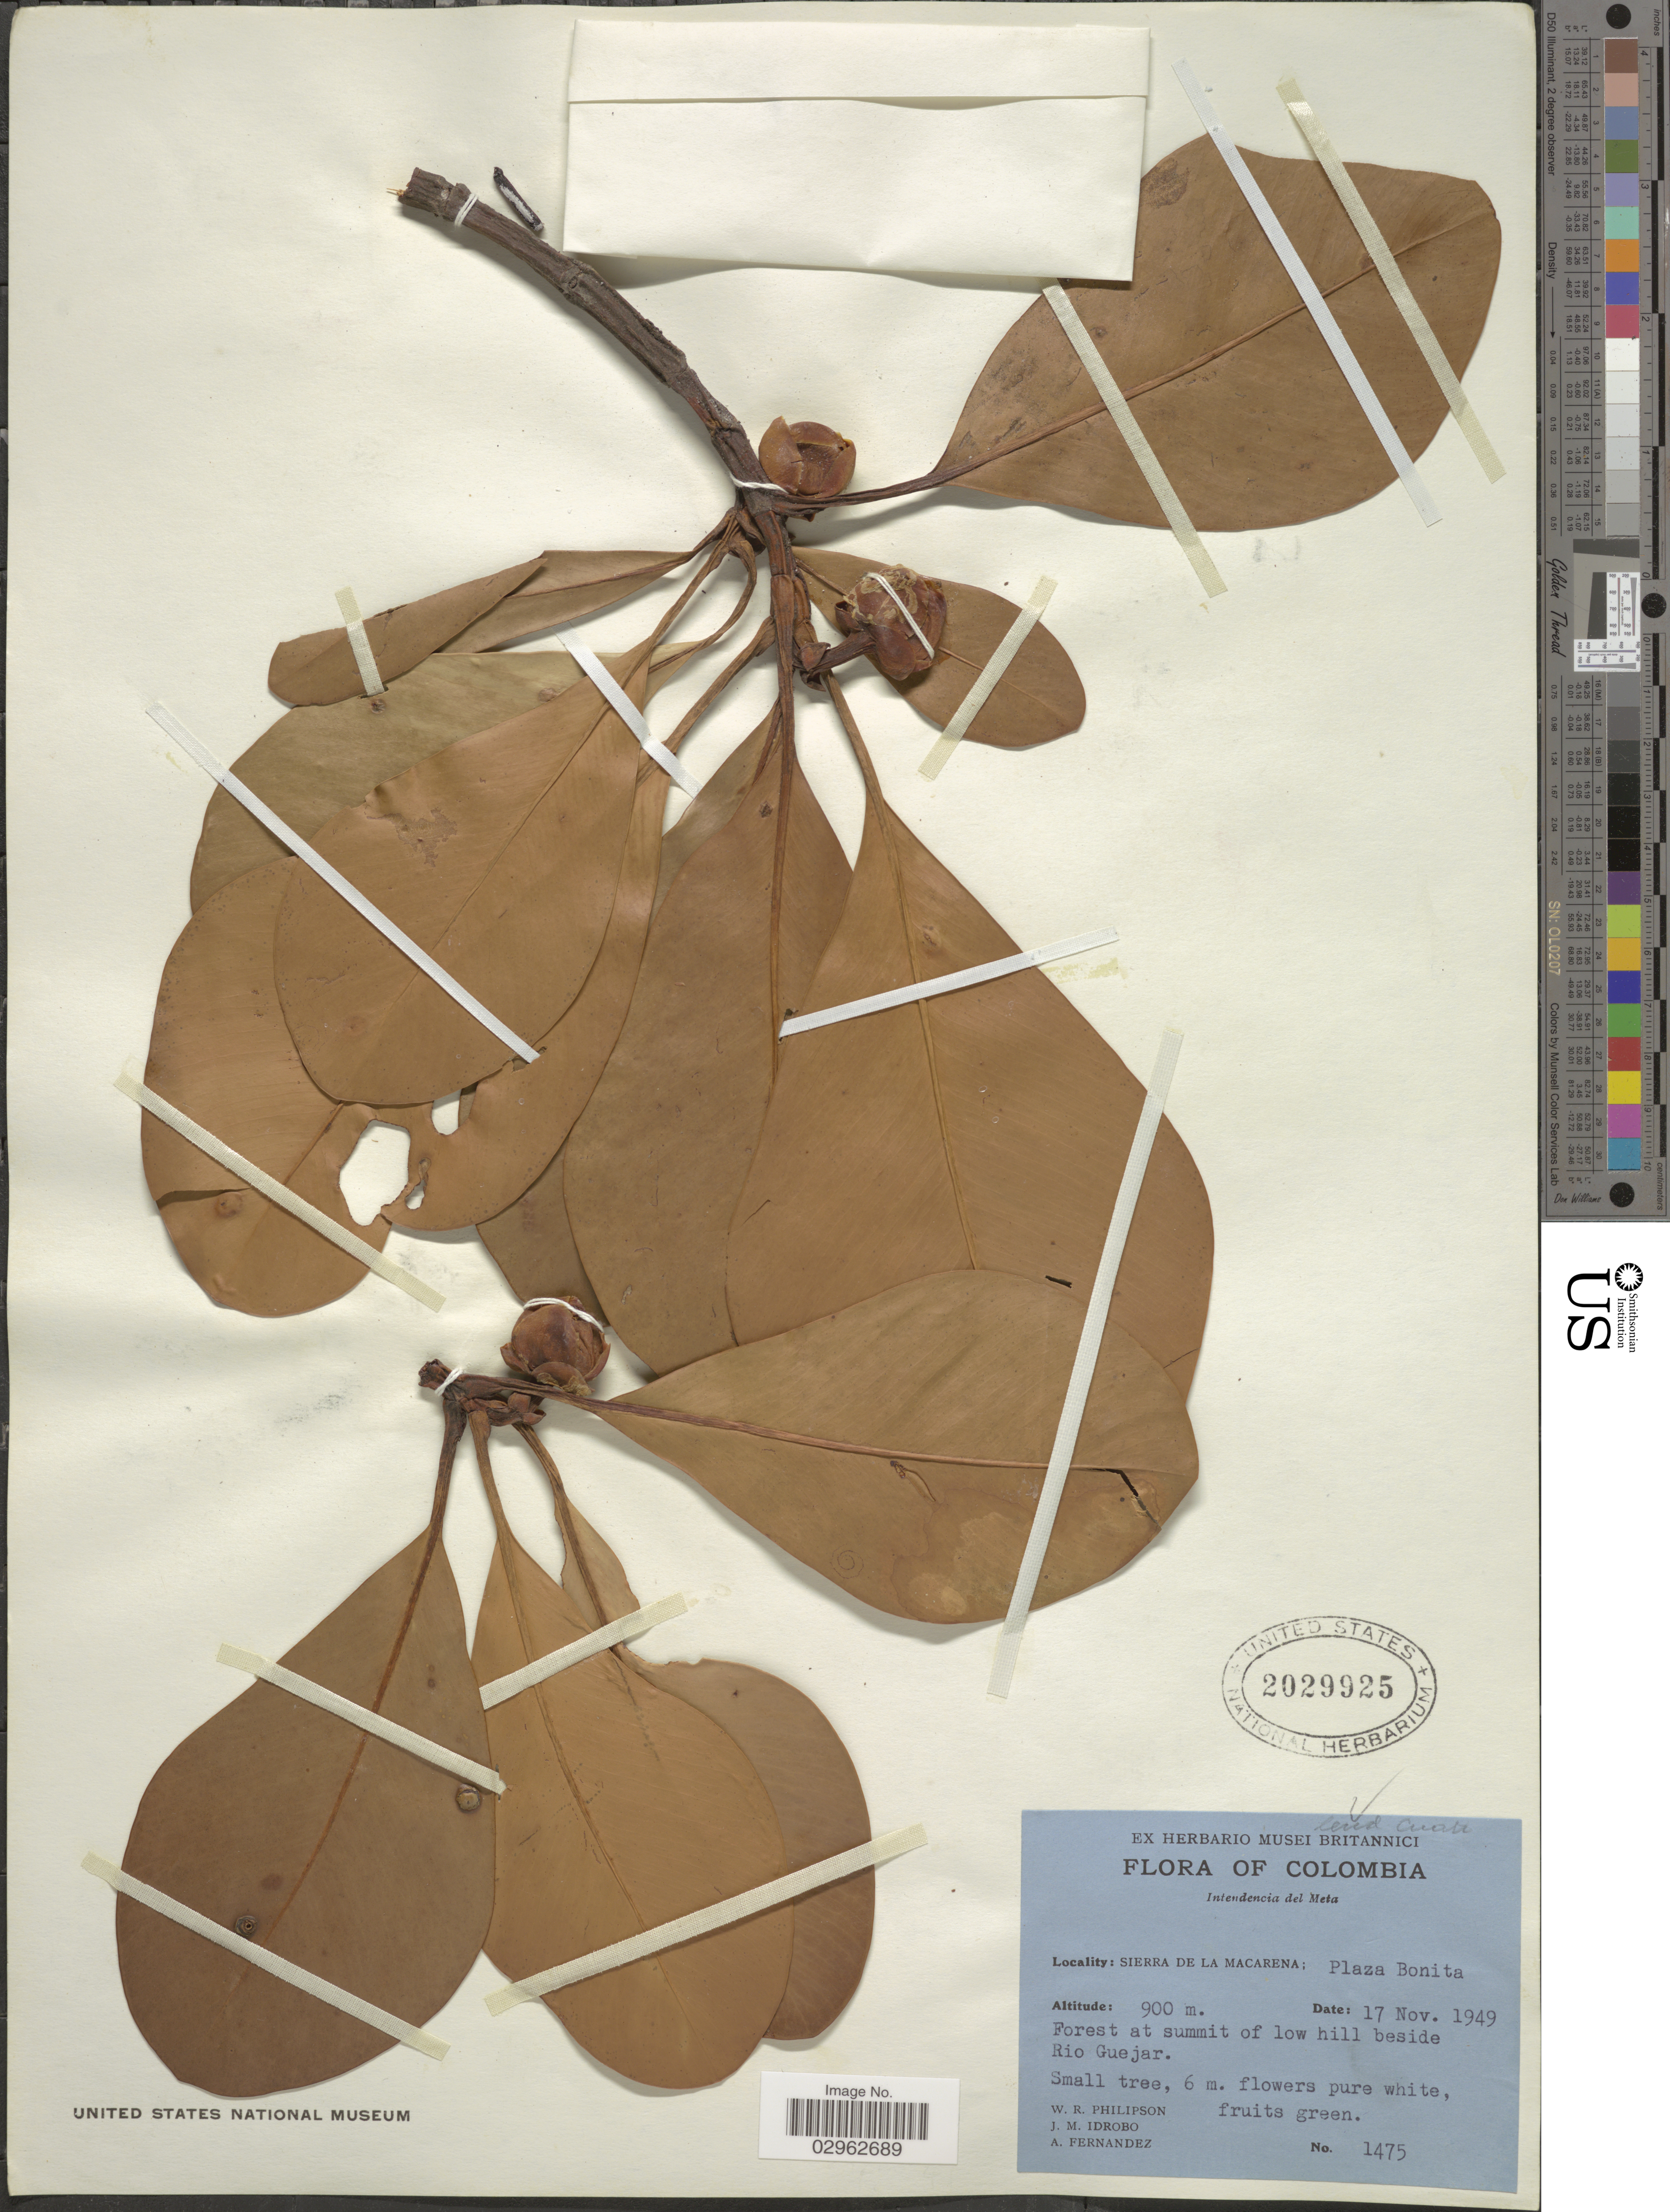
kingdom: Plantae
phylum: Tracheophyta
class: Magnoliopsida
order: Malpighiales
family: Clusiaceae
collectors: W. R. Philipson, J. M. Idrobo & A. Fernandez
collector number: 1475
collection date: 1949-11-17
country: Colombia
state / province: Meta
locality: Intendencia del Meta, Sierra De La Macarena: Plaza Bonita, Forest at summit of low hill beside Rio Guejar.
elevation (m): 900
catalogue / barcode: US 2029925